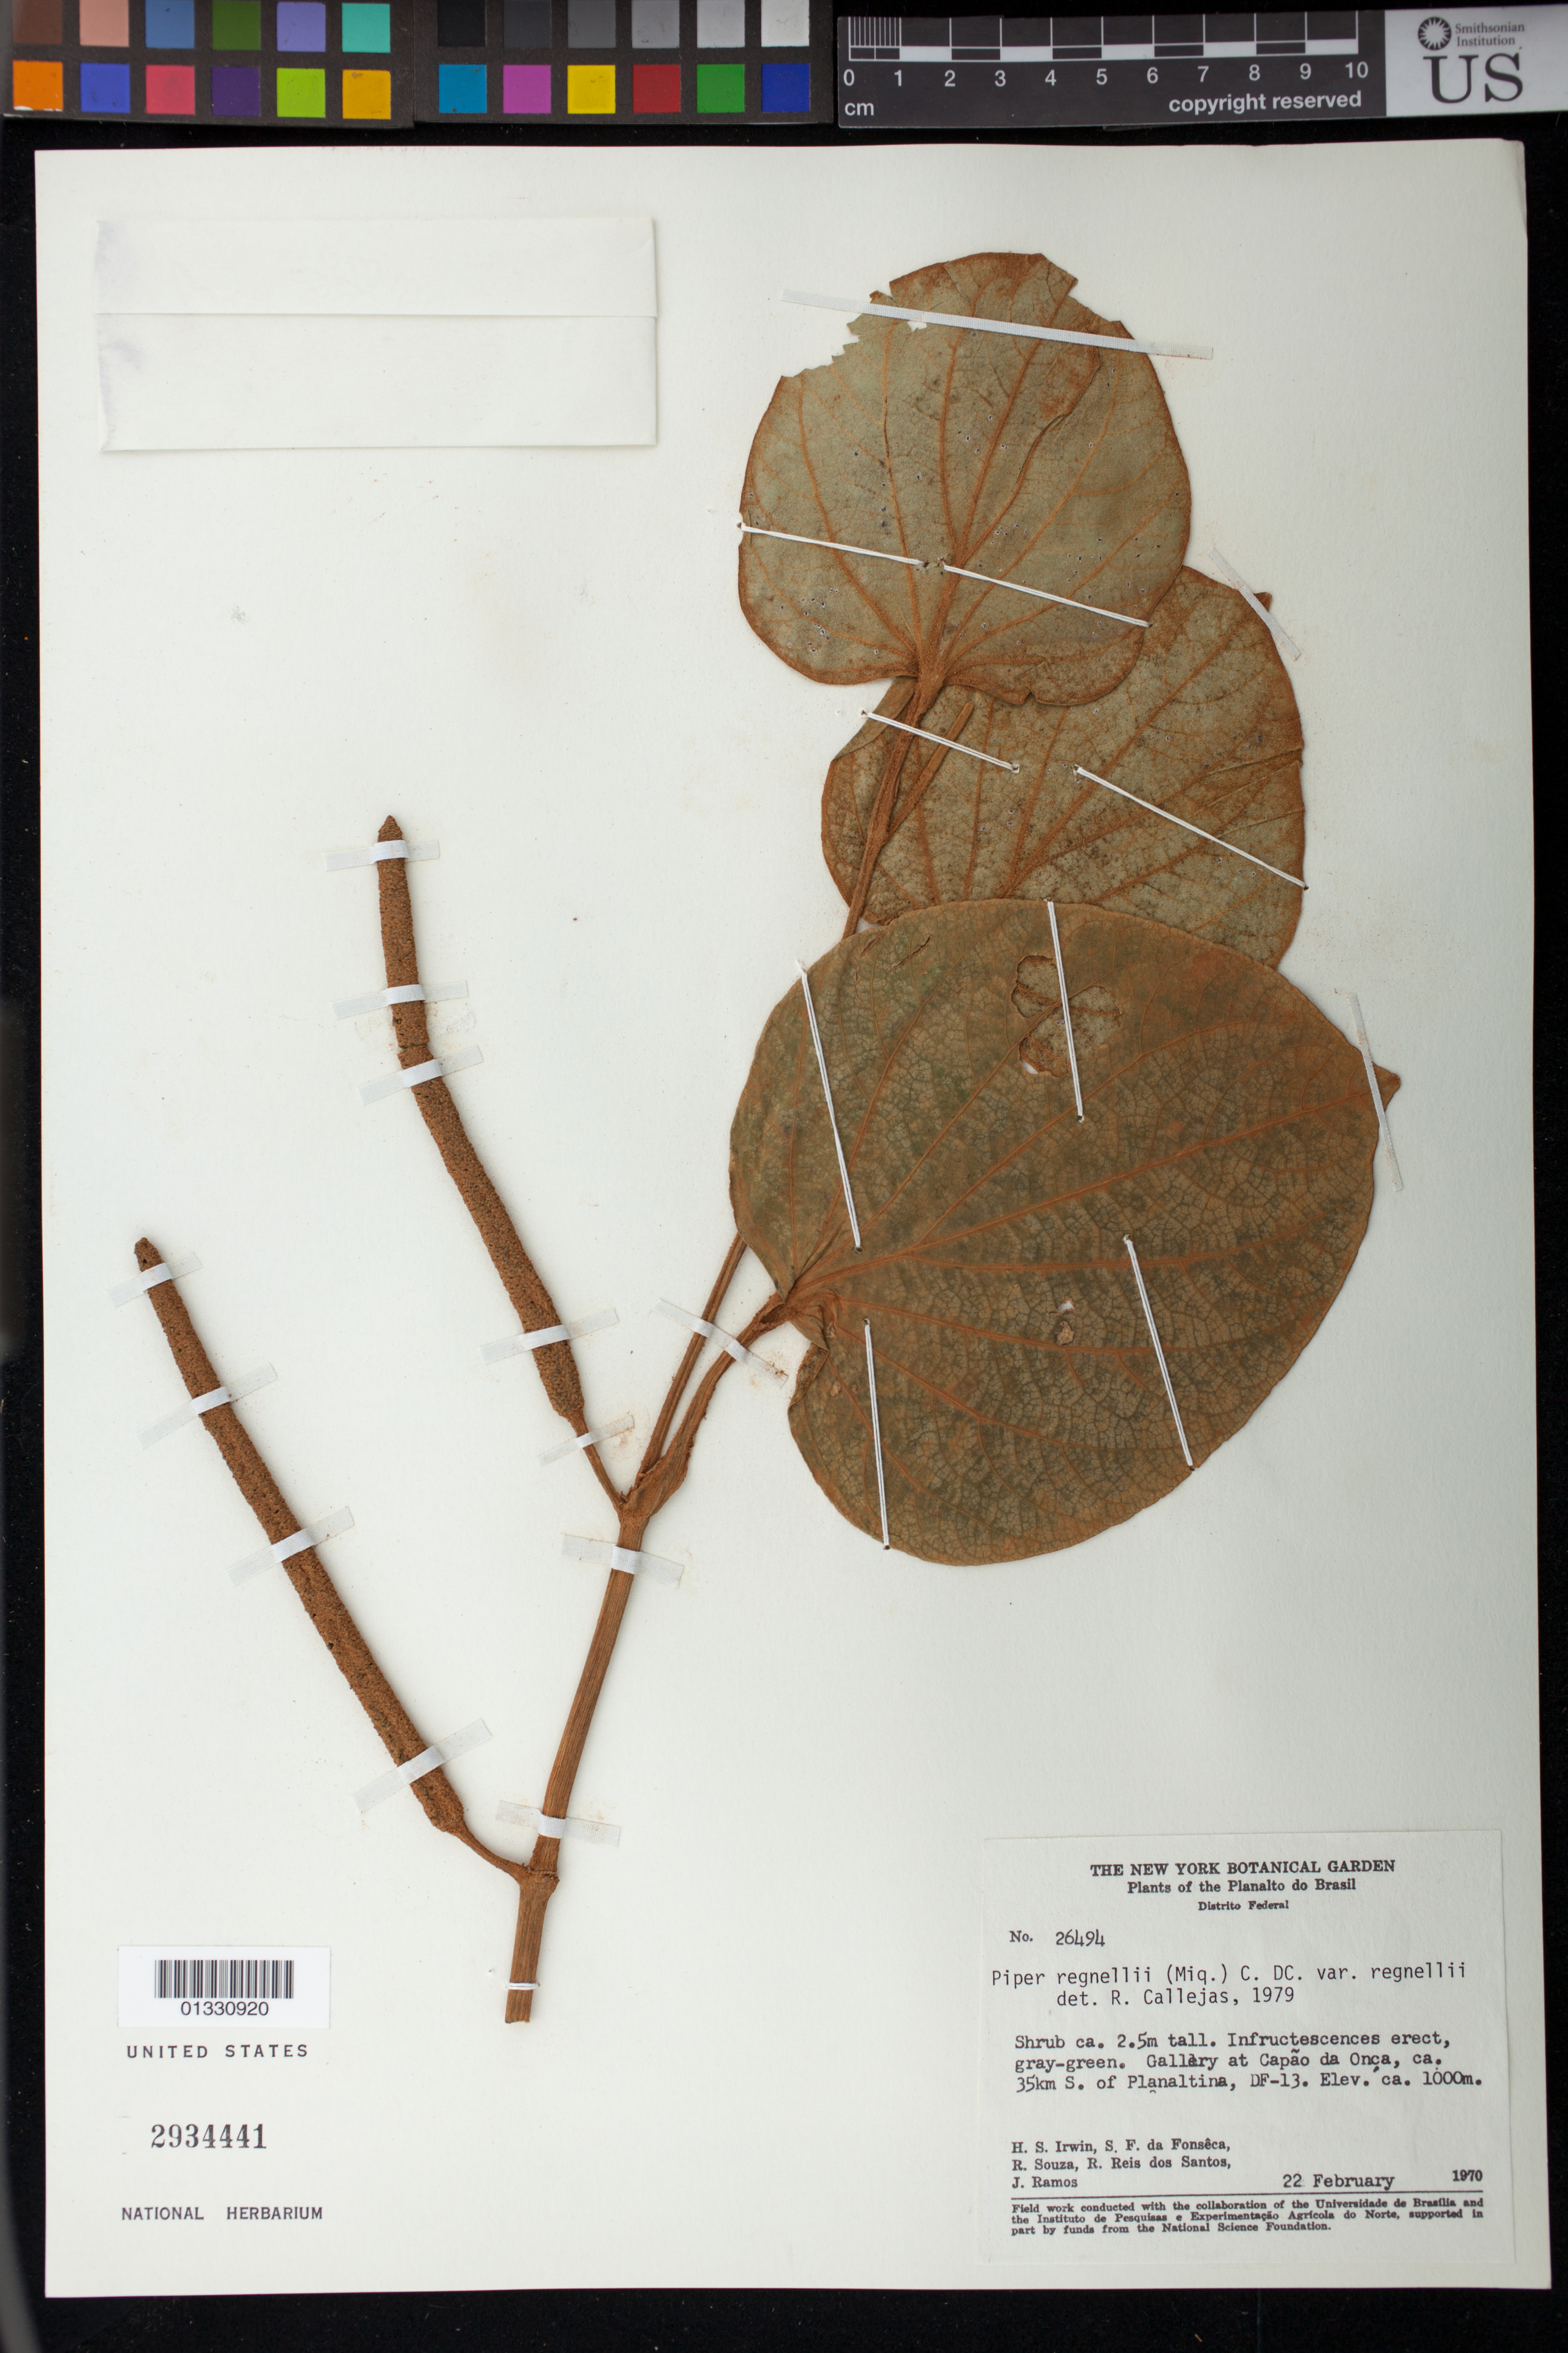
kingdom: Plantae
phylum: Tracheophyta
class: Magnoliopsida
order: Piperales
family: Piperaceae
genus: Piper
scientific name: Piper regnellii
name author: (Miq.) C. DC.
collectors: H. Irwin, S. F. Fonsêca, R. Souza, R. R. Santos & J. Ramos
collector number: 26494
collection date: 1970-02-22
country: Brazil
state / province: Distrito Federal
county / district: Brasília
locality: Gallery at Capão da Onça, ca. 35km S of Planaltina, DF-13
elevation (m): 1000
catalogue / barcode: US 2934441